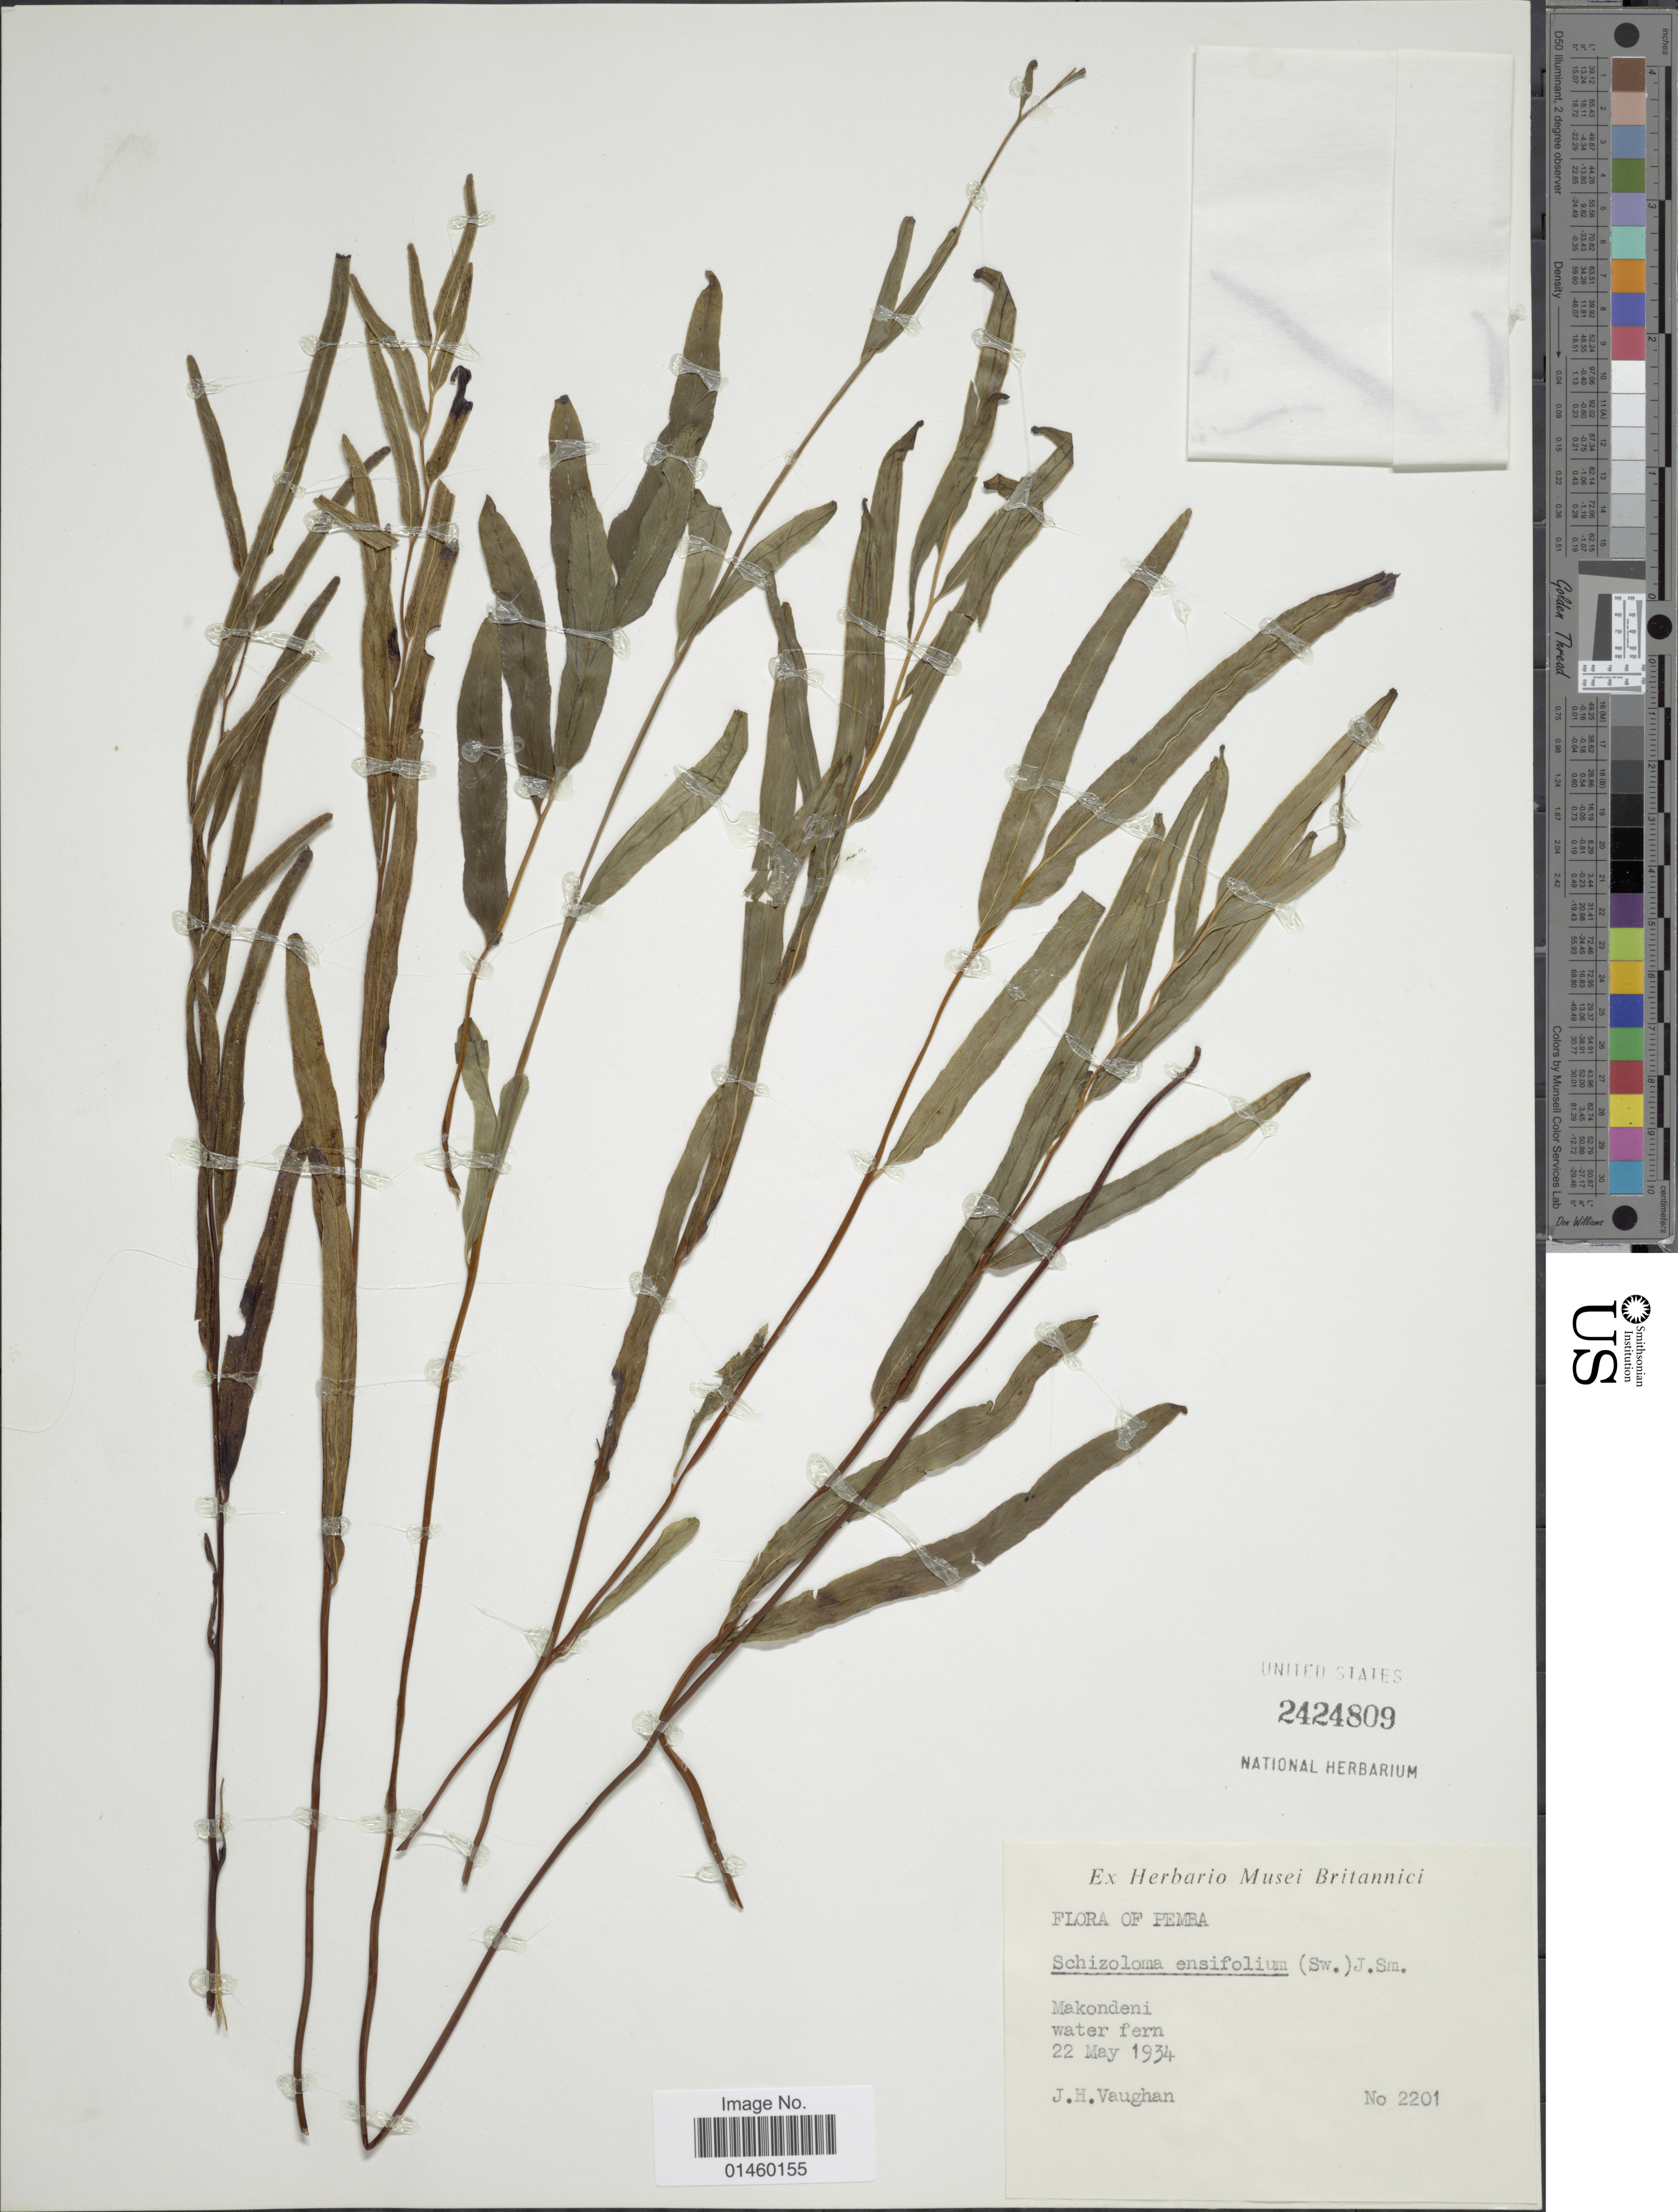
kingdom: Plantae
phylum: Tracheophyta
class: Polypodiopsida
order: Polypodiales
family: Lindsaeaceae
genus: Lindsaea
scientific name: Lindsaea ensifolia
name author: Sw.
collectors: J. Vaughan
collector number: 2201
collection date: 1934-05-22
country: Tanzania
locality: Makondeni. Pemba.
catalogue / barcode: US 2424809